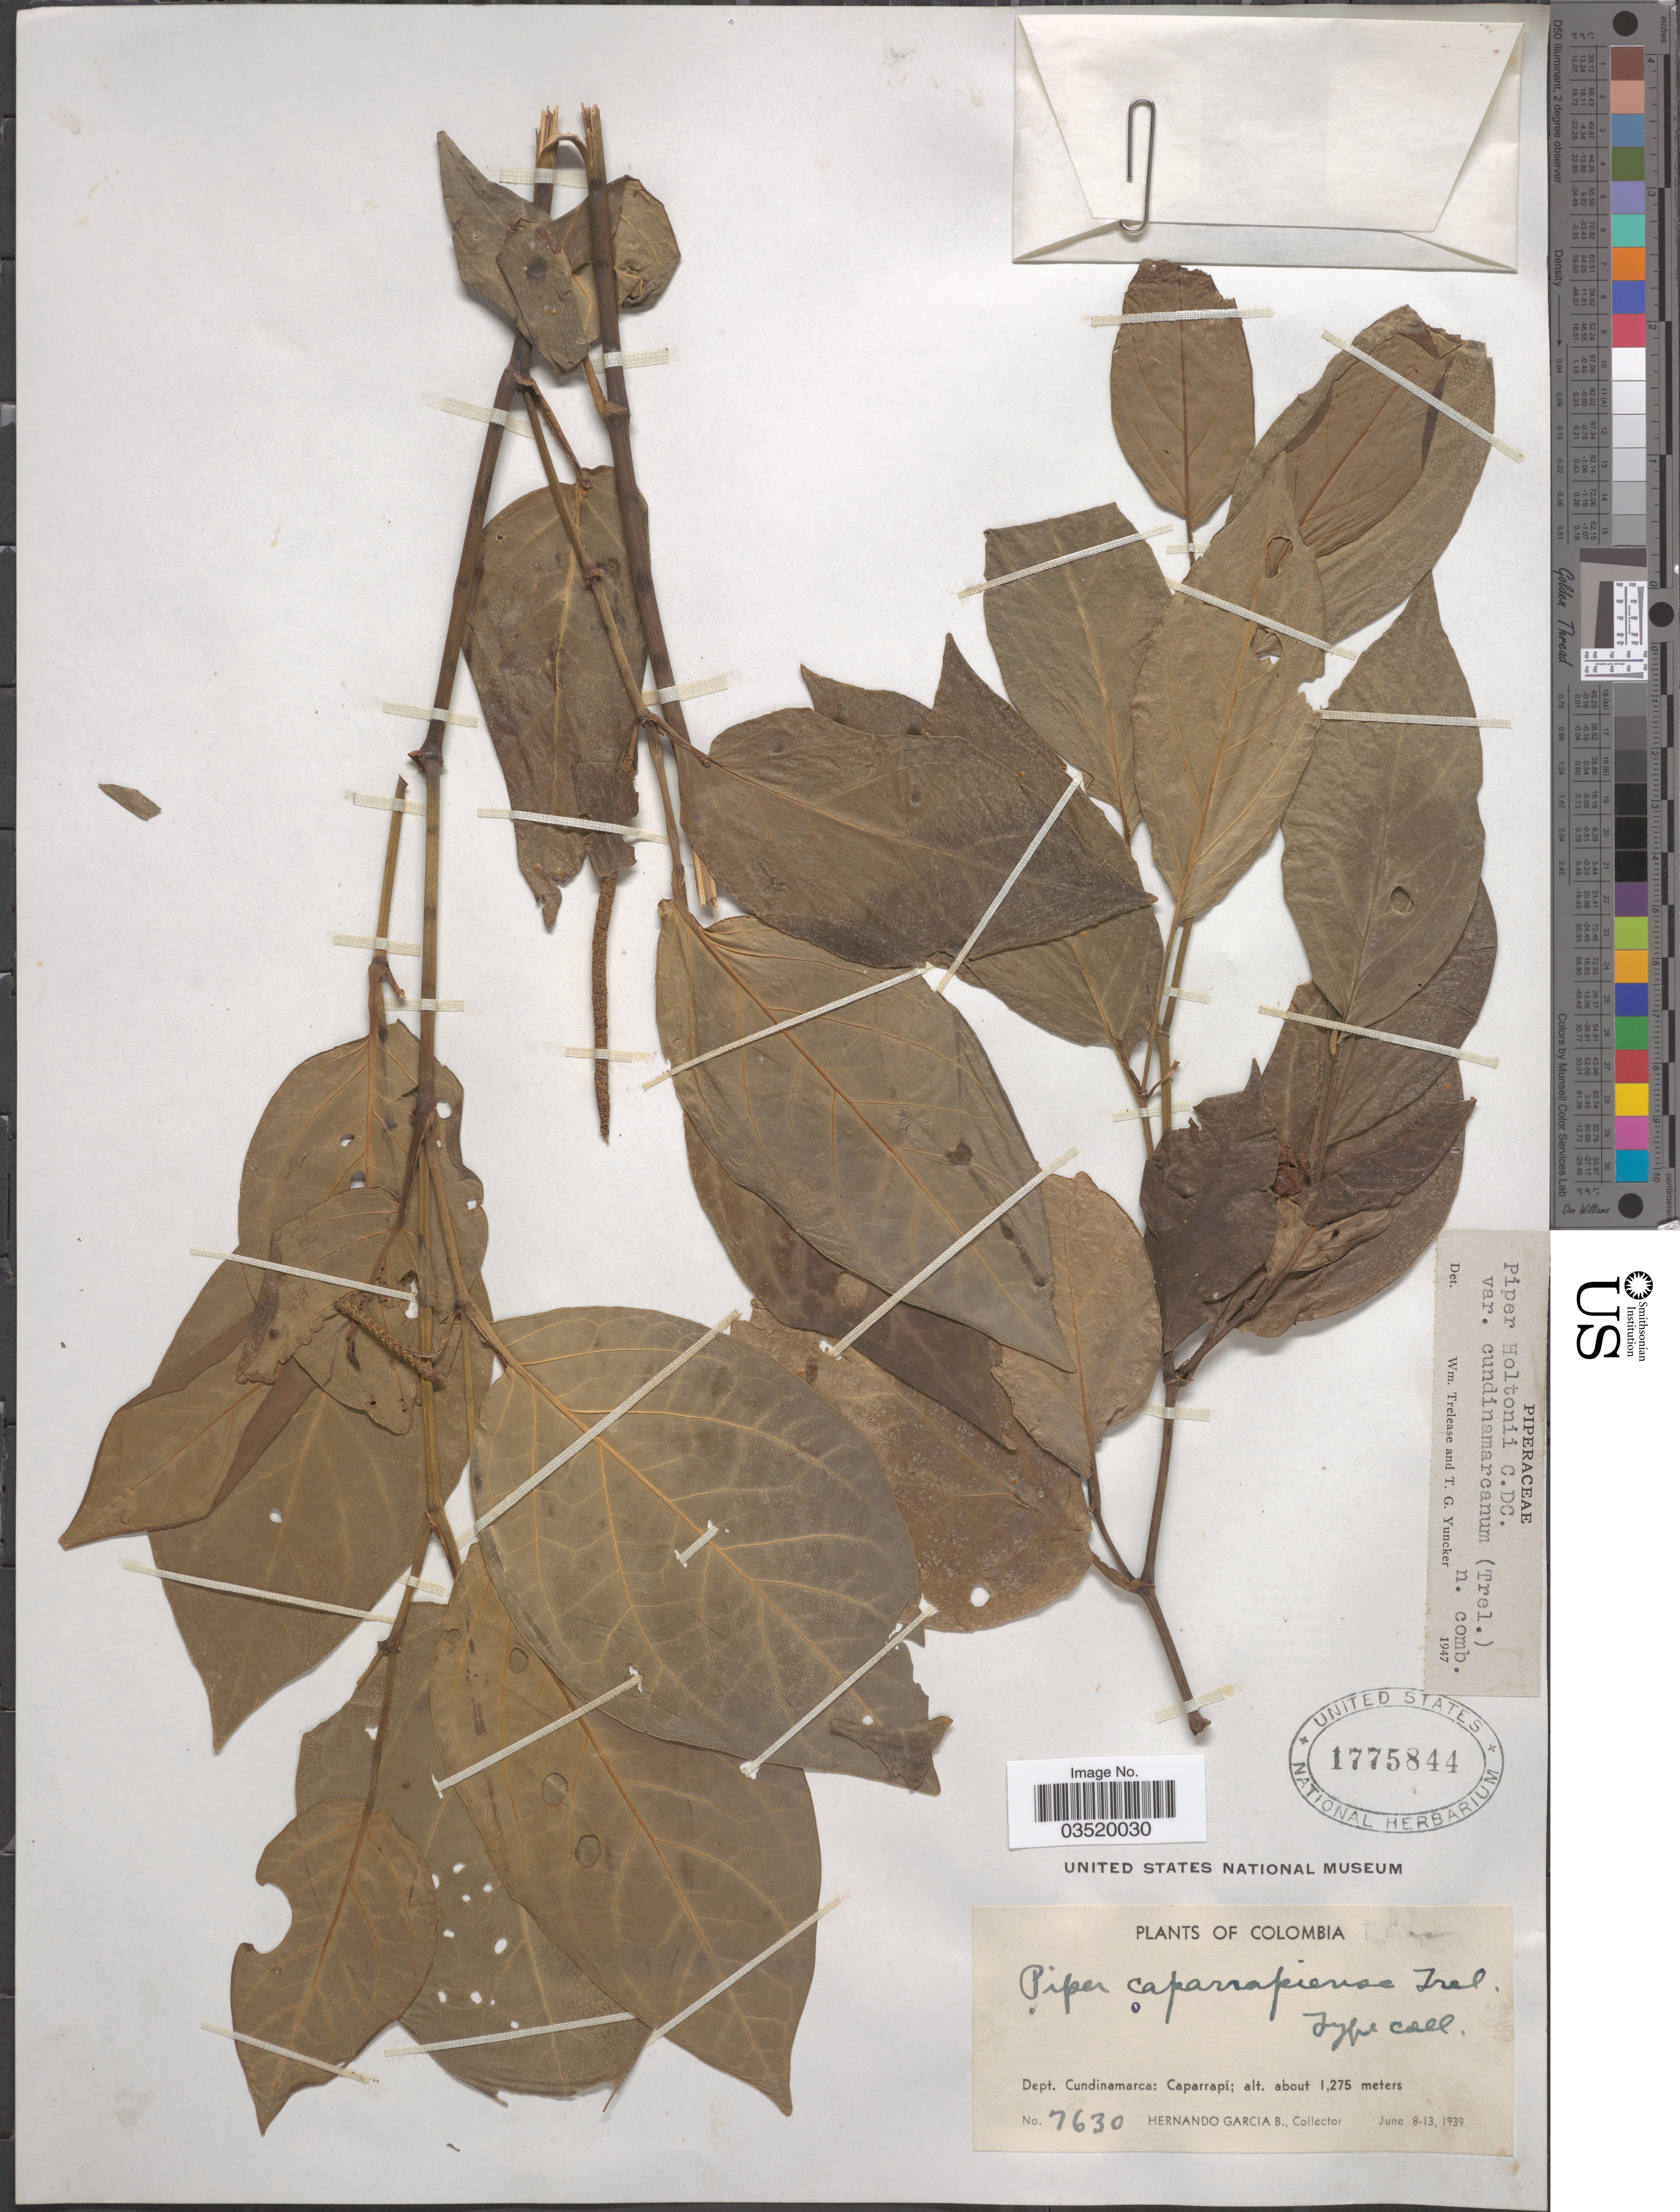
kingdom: Plantae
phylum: Tracheophyta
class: Magnoliopsida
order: Piperales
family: Piperaceae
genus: Piper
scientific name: Piper holtonii var. cundinamarcanum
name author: Trel. & Yunck.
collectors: H. García Barriga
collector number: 7630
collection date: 1939-06-08/1939-06-13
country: Colombia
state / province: Cundinamarca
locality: Dept. Cundinamarca: Caparrapí.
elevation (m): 1275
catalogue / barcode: US 1775844